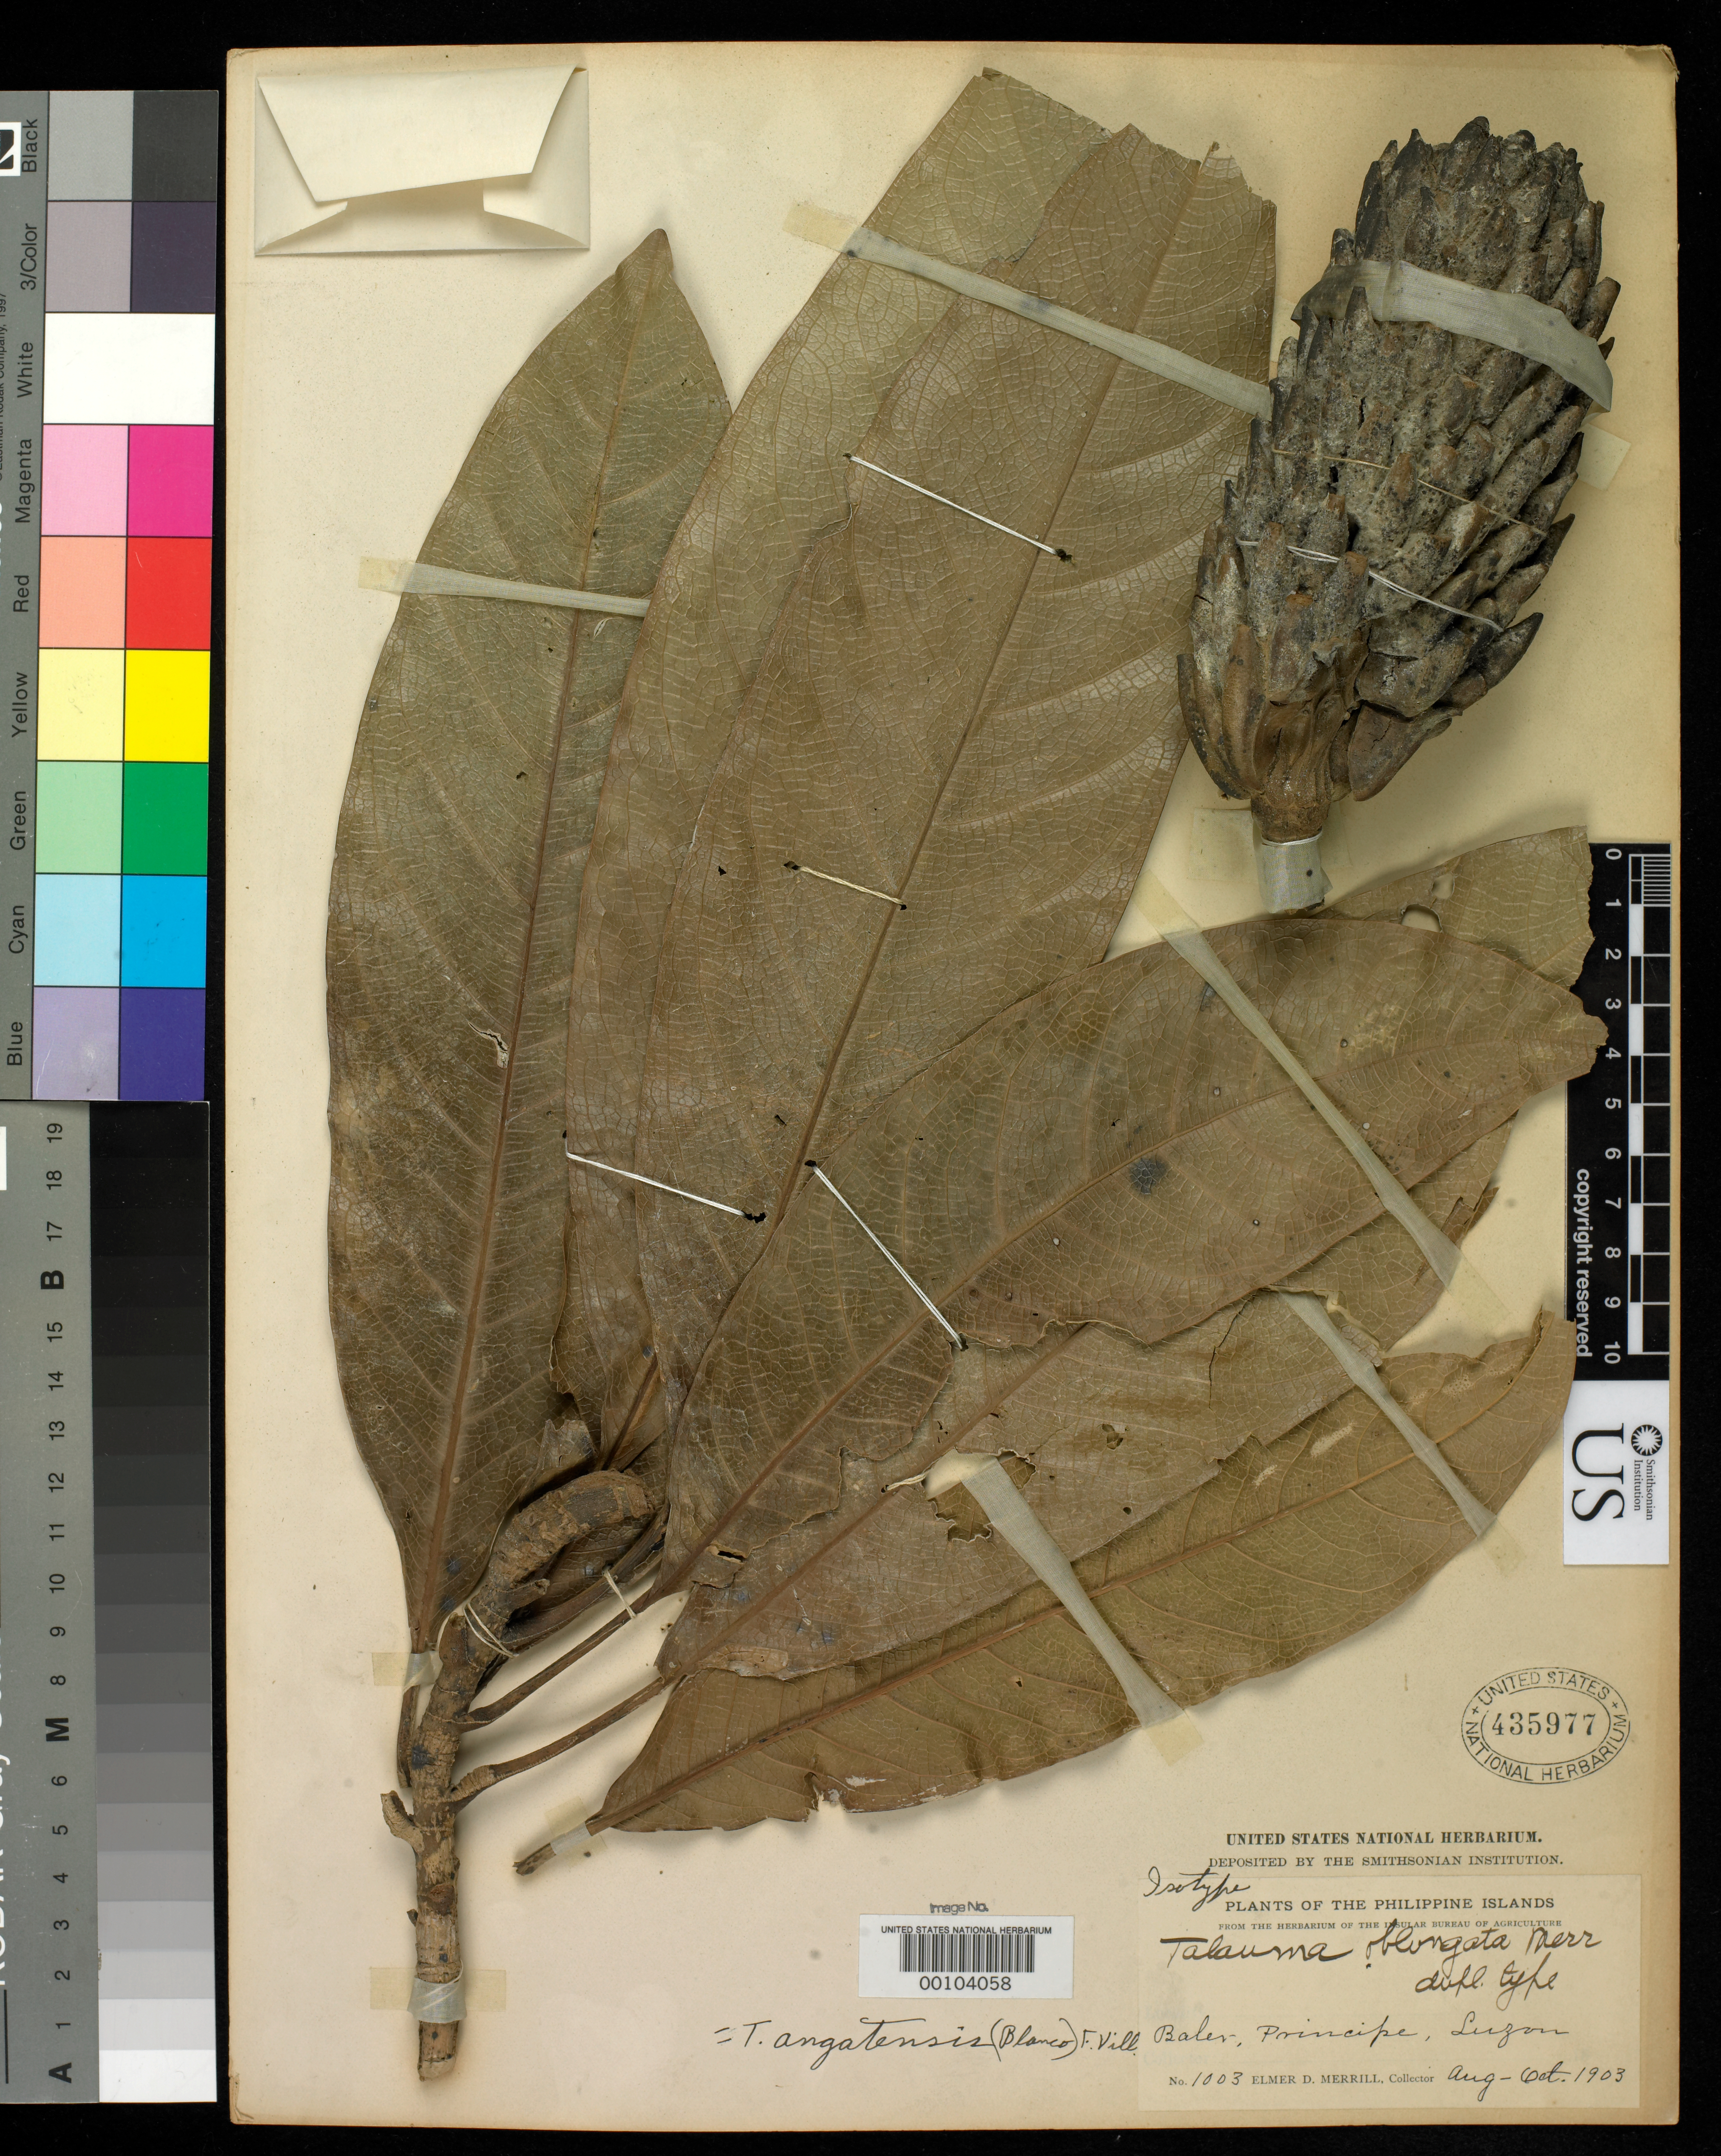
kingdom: Plantae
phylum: Tracheophyta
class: Magnoliopsida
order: Magnoliales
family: Magnoliaceae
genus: Talauma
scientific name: Talauma oblongata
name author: Merr.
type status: Isotype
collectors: E. D. Merrill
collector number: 1003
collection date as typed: Aug 1903 to -- Oct 1903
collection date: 1903-08/1903-10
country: Philippines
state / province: Calabarzon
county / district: Quezon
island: Luzon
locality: Baler, Principe.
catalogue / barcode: US 435977